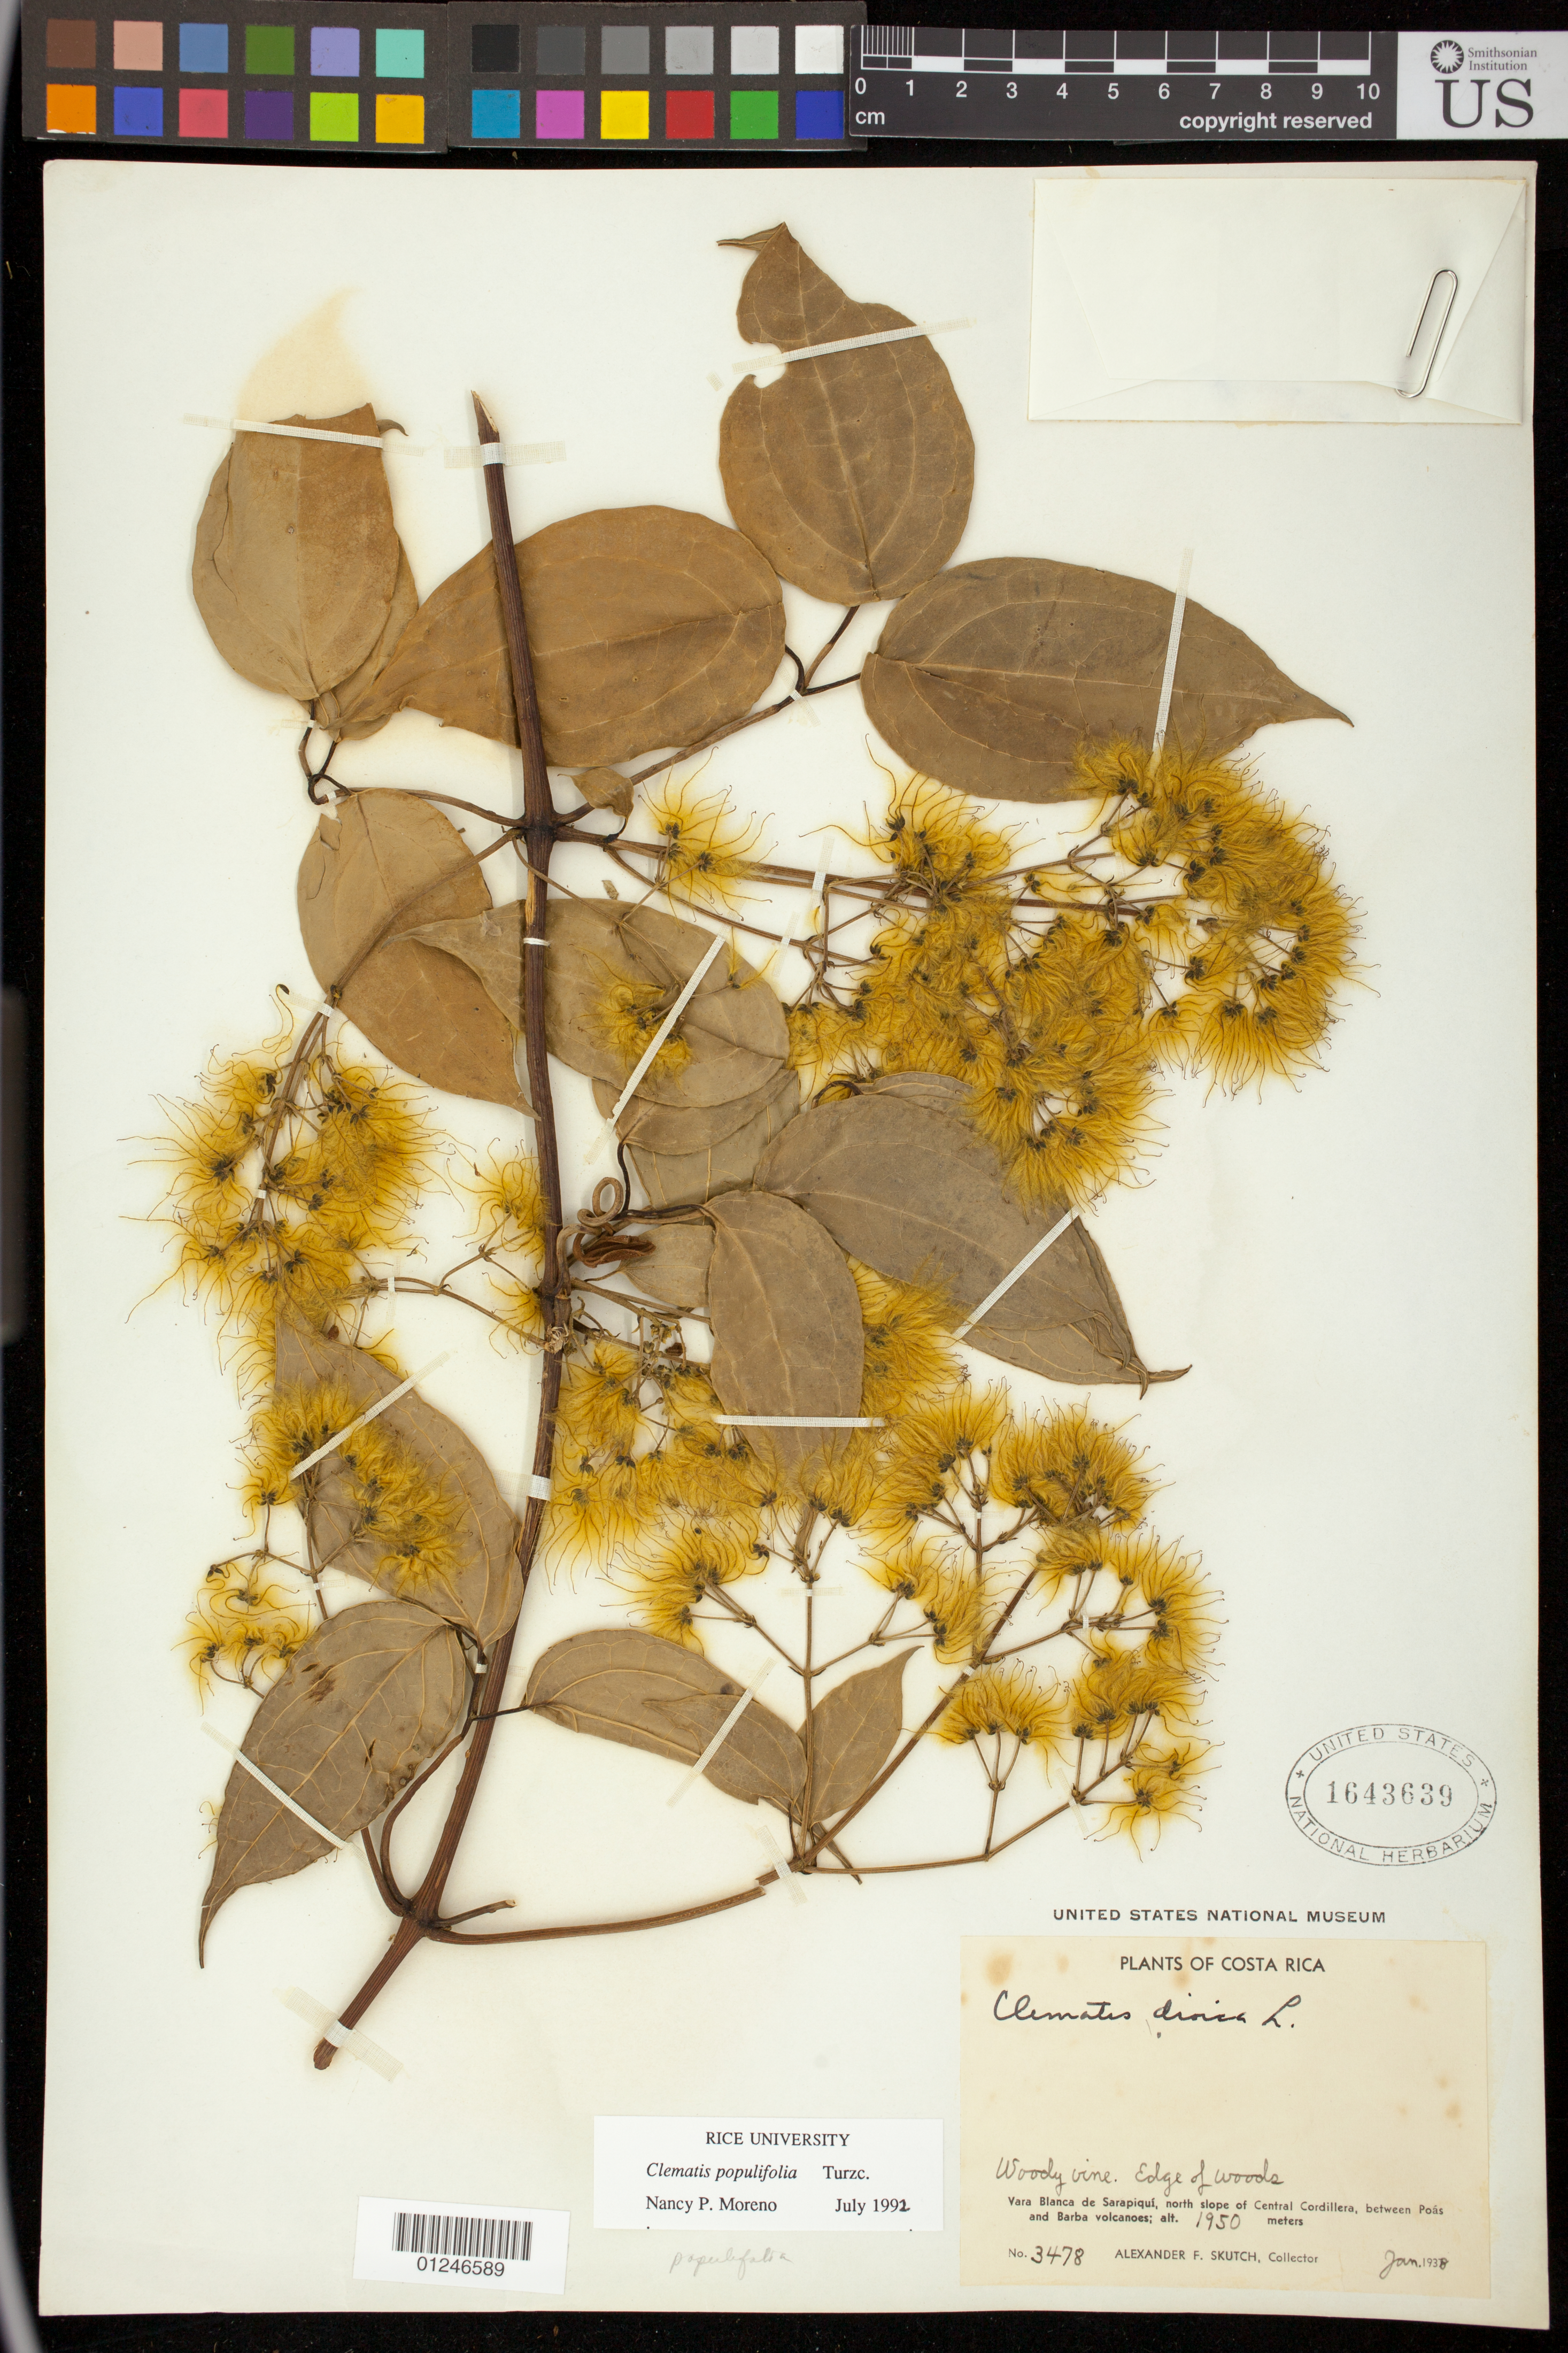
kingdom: Plantae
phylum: Tracheophyta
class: Magnoliopsida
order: Ranunculales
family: Ranunculaceae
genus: Clematis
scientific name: Clematis populifolia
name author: Turcz.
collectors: A. F. Skutch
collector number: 3478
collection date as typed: Jan 1938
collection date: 1938-01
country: Costa Rica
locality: Vara Blanca de Sarapiquí, north slope of Central Cordillera, between Poás and Barba volcanoes.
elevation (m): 1950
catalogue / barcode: US 1643639